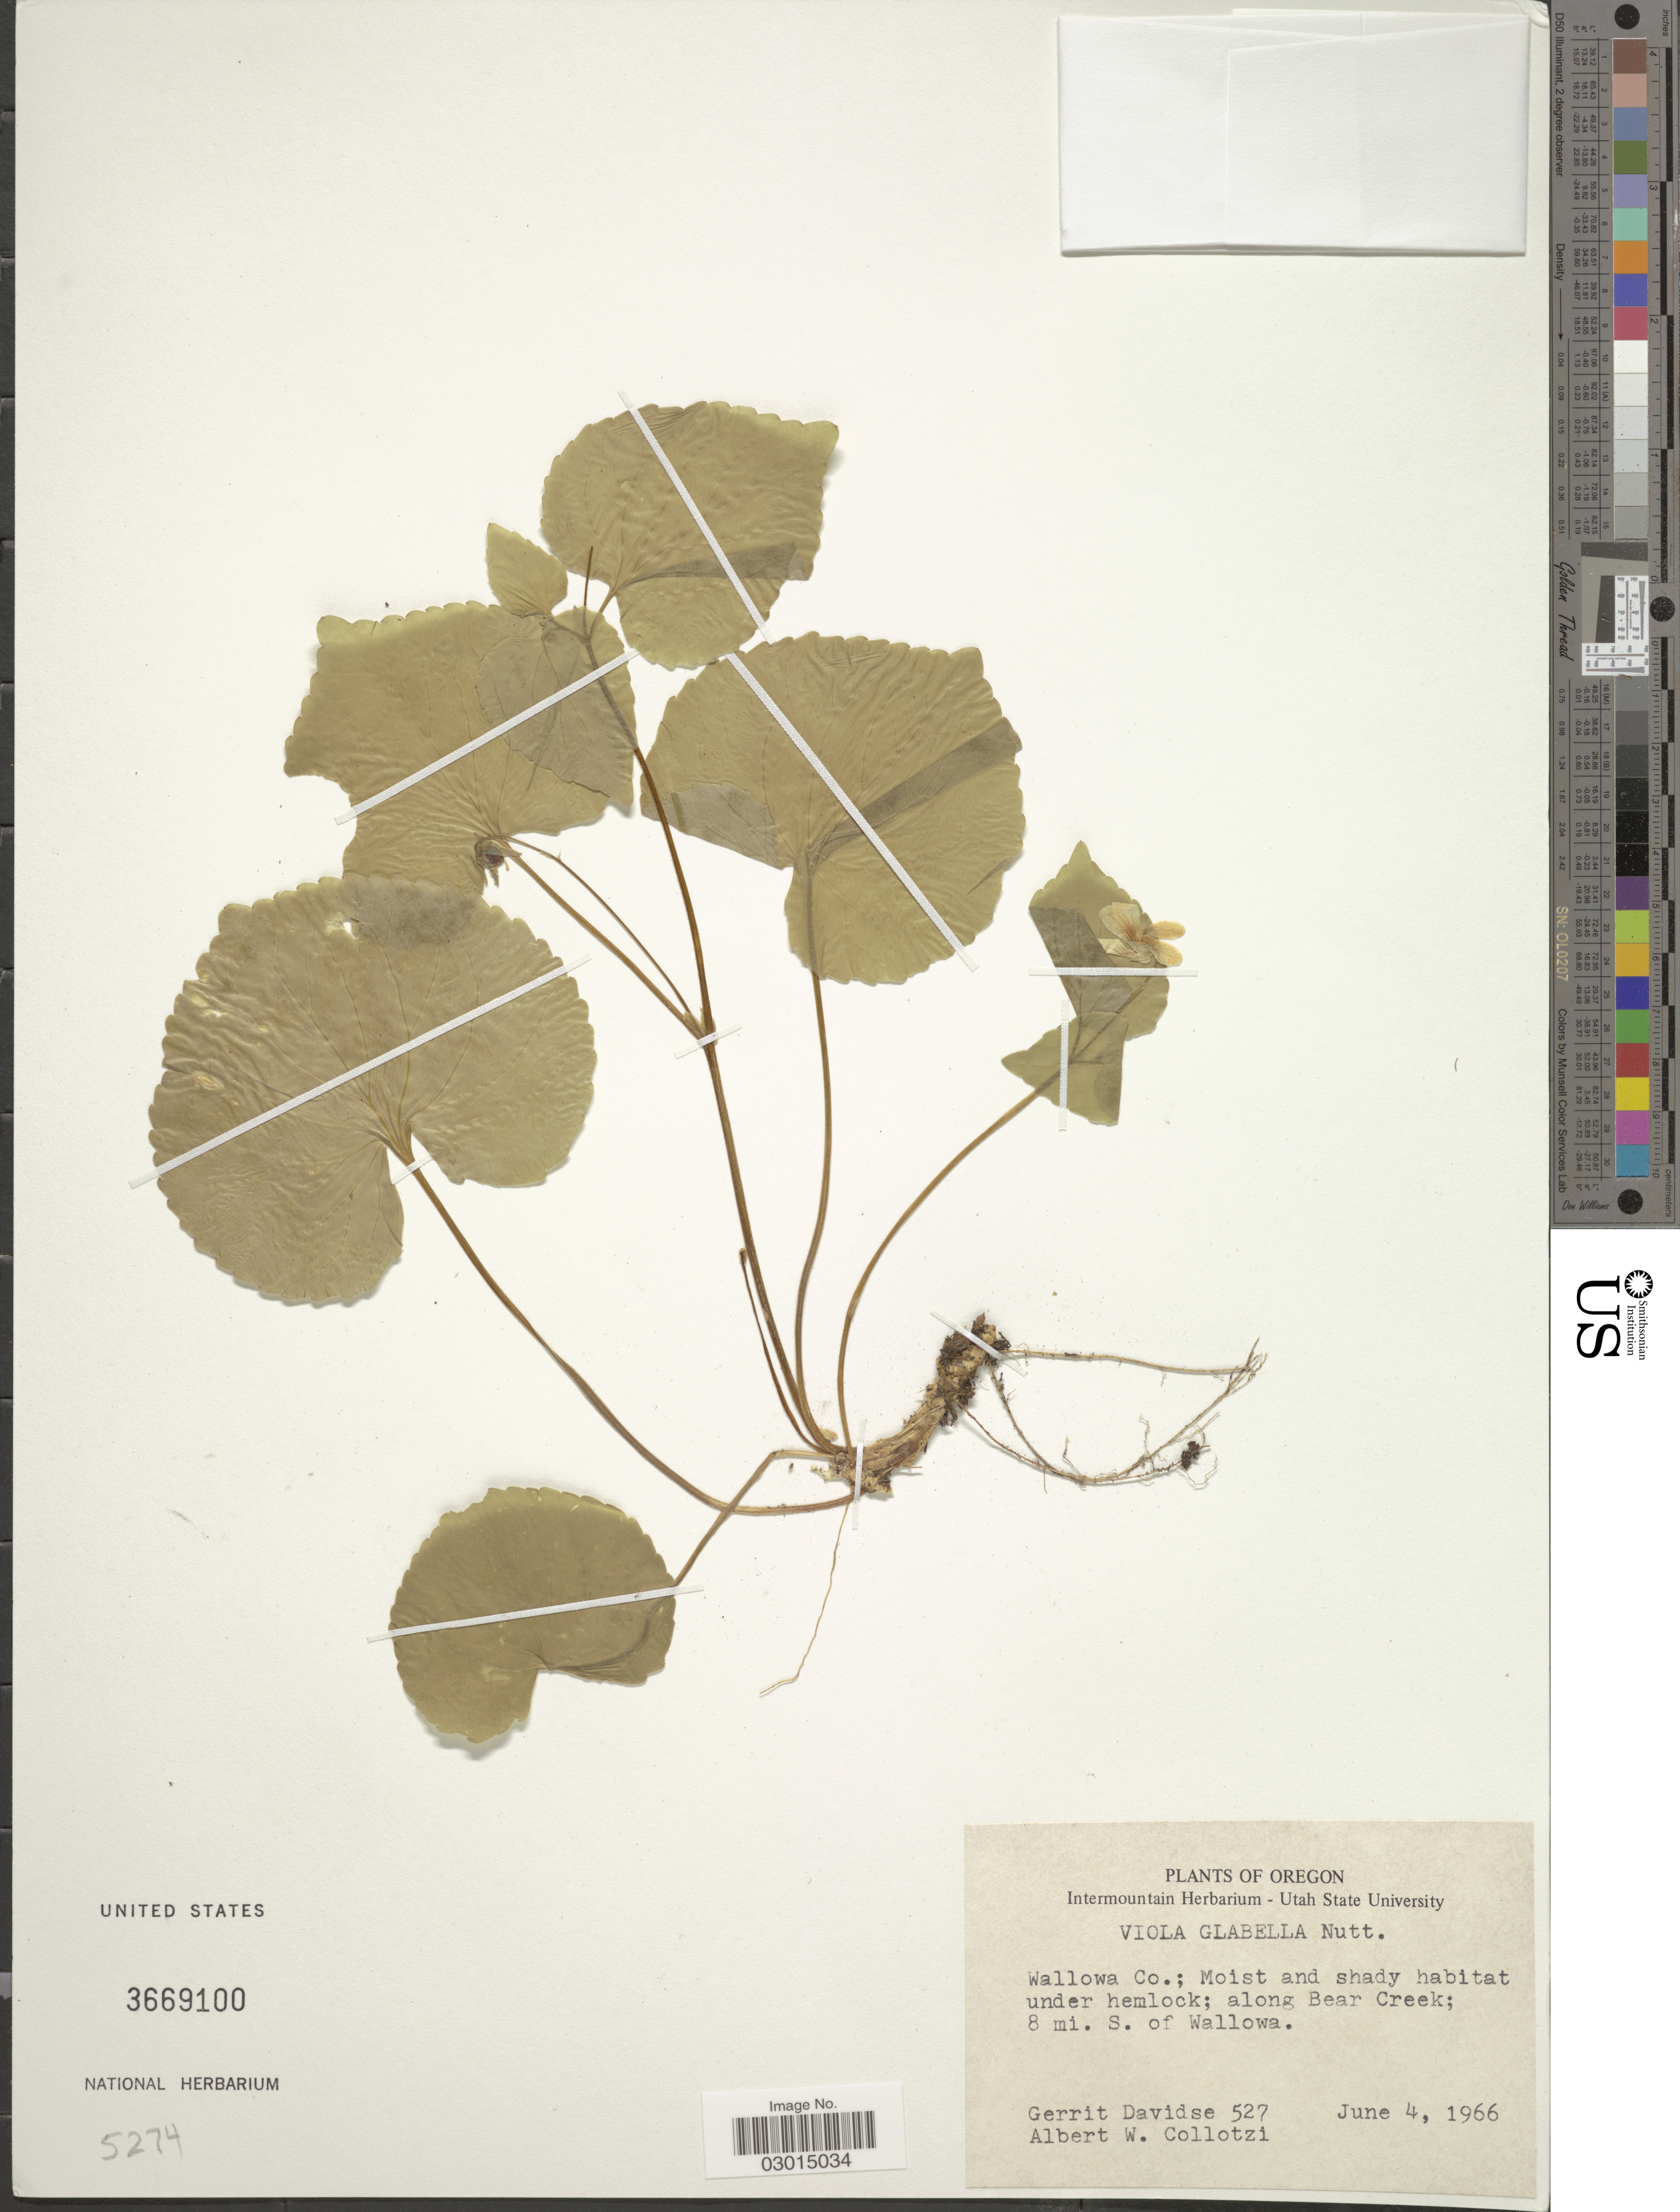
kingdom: Plantae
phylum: Tracheophyta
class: Magnoliopsida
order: Malpighiales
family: Violaceae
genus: Viola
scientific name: Viola glabella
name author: Nutt.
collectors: G. Davidse & A. W. Collotzi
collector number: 527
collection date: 1966-06-04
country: United States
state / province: Oregon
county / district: Wallowa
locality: Wallowa Co.; Moist and shady habitat under hemlock; along Bear Creek; 8 mi. S. of Wallowa.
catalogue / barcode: US 3669100